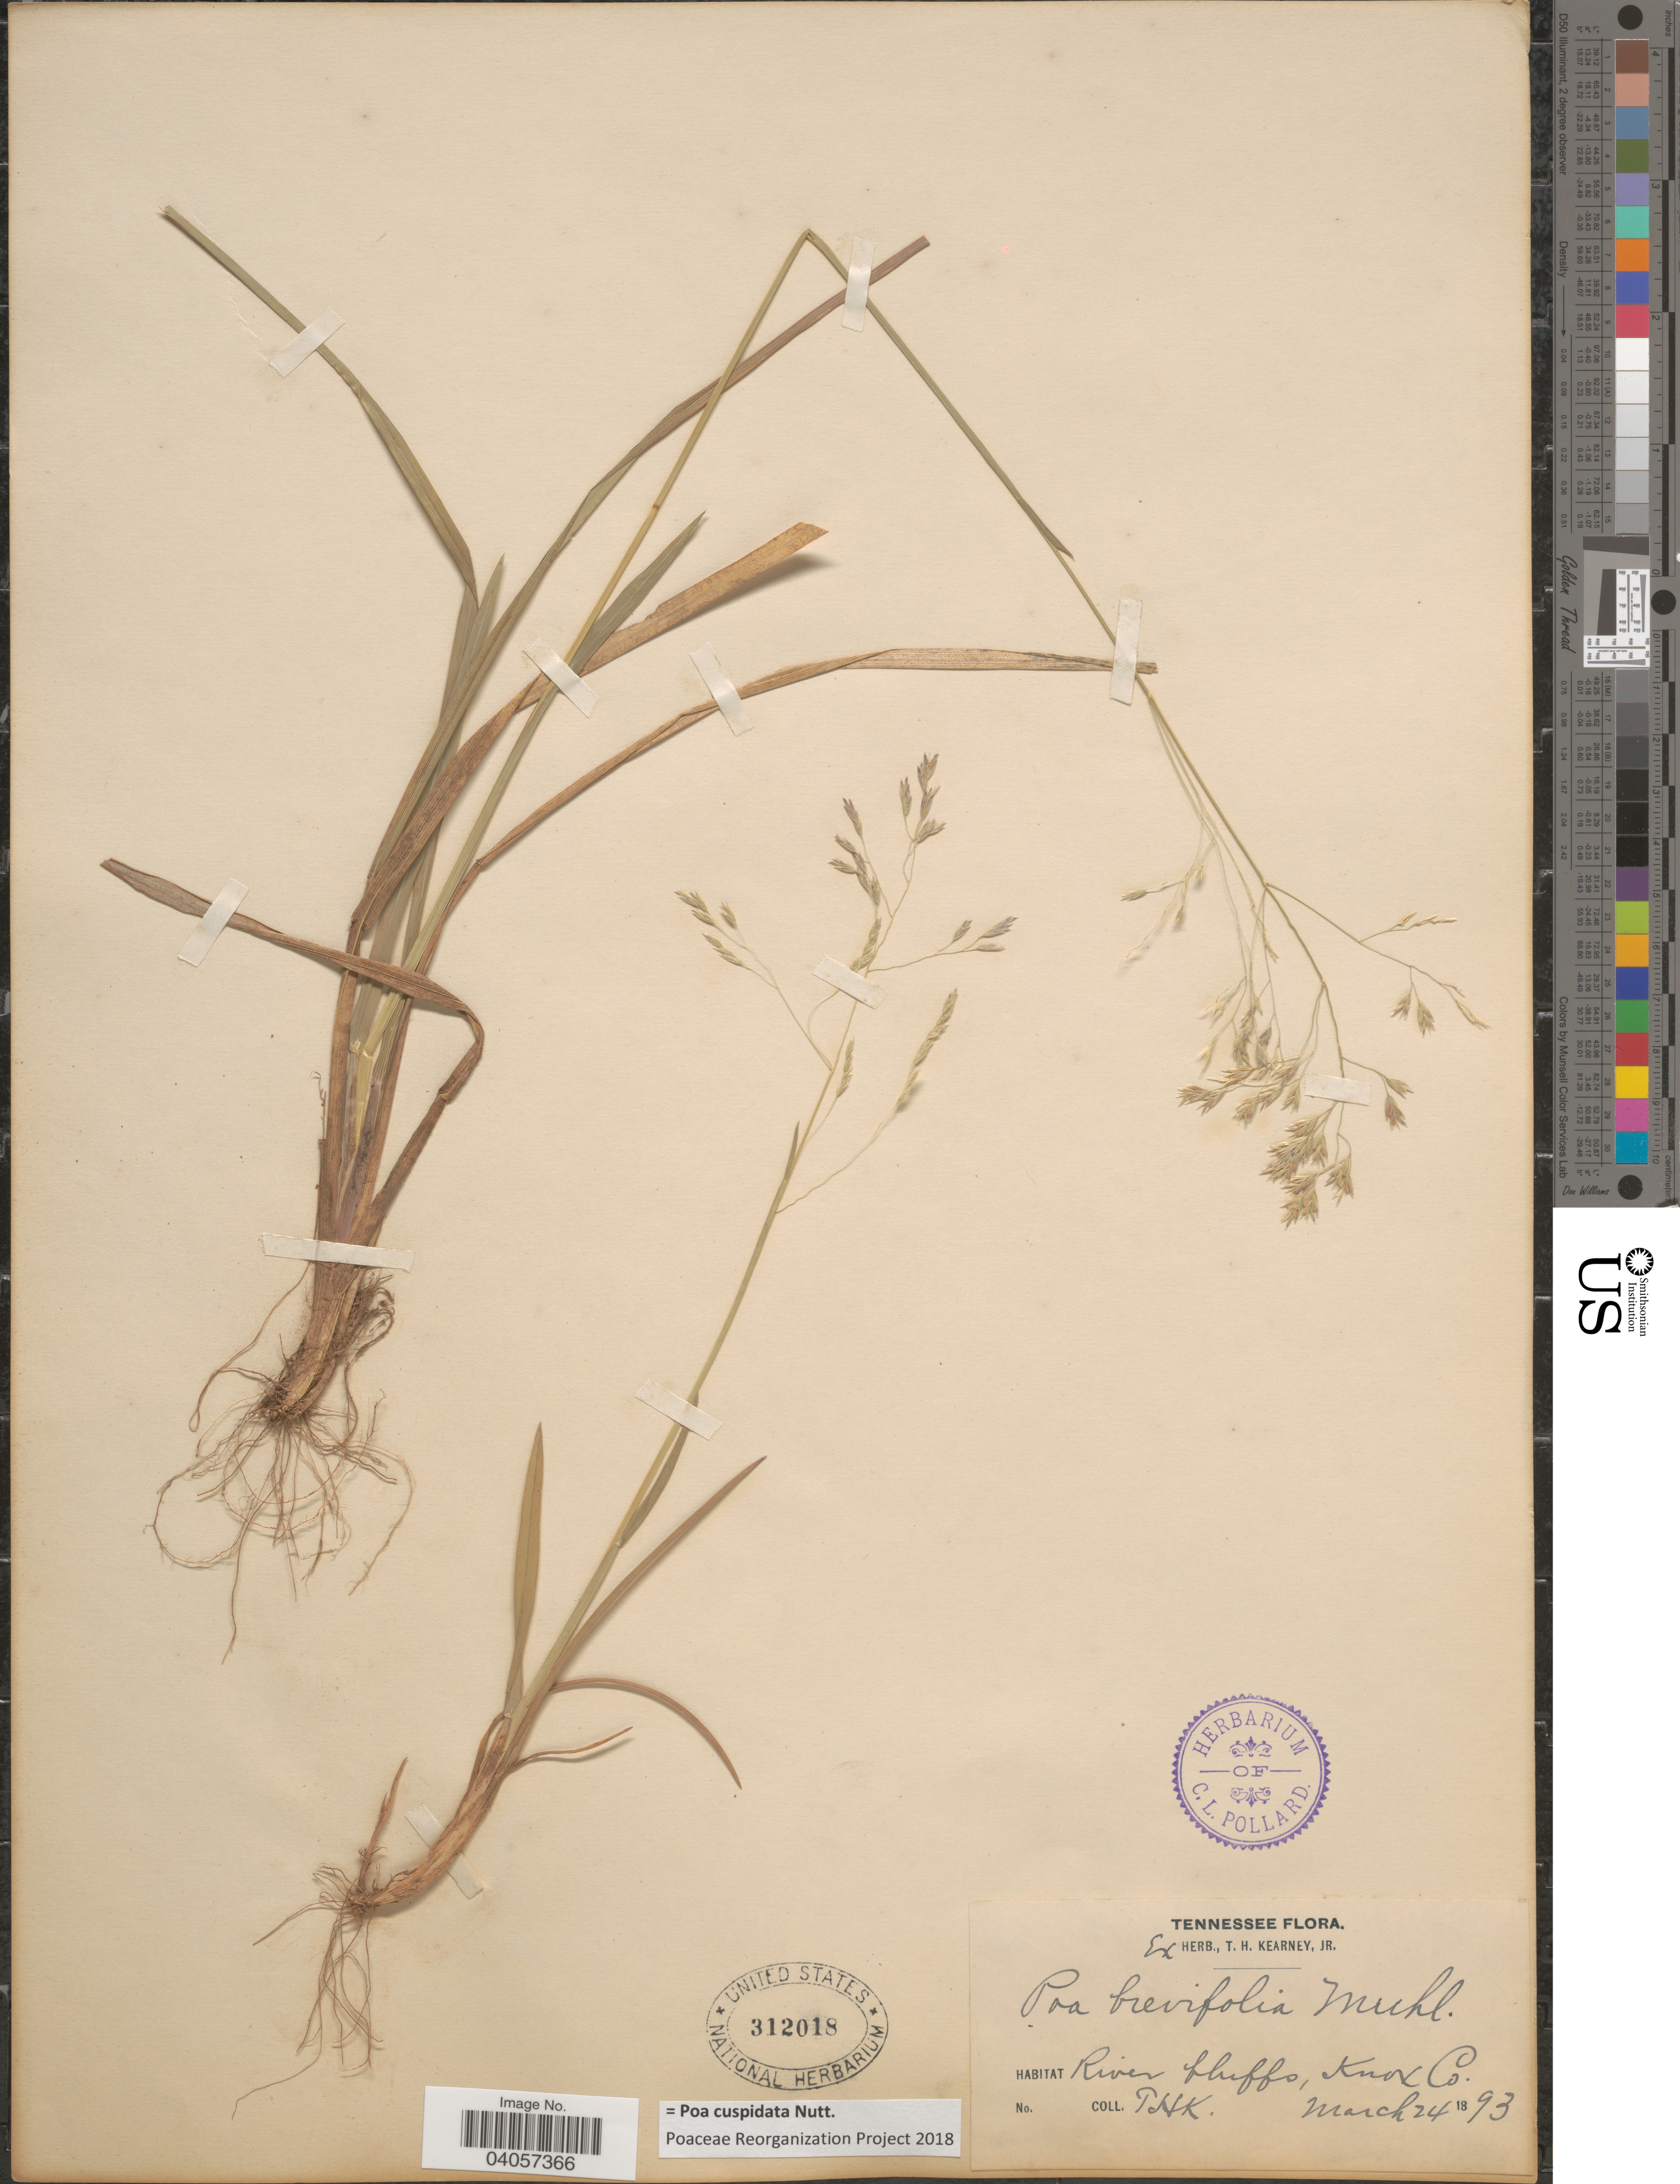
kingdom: Plantae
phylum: Tracheophyta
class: Liliopsida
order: Poales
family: Poaceae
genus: Poa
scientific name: Poa cuspidata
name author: Nutt.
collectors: T. H. Kearney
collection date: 1893-03-24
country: United States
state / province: Tennessee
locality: Riverf bluffs, Knox Co.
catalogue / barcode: US 312018